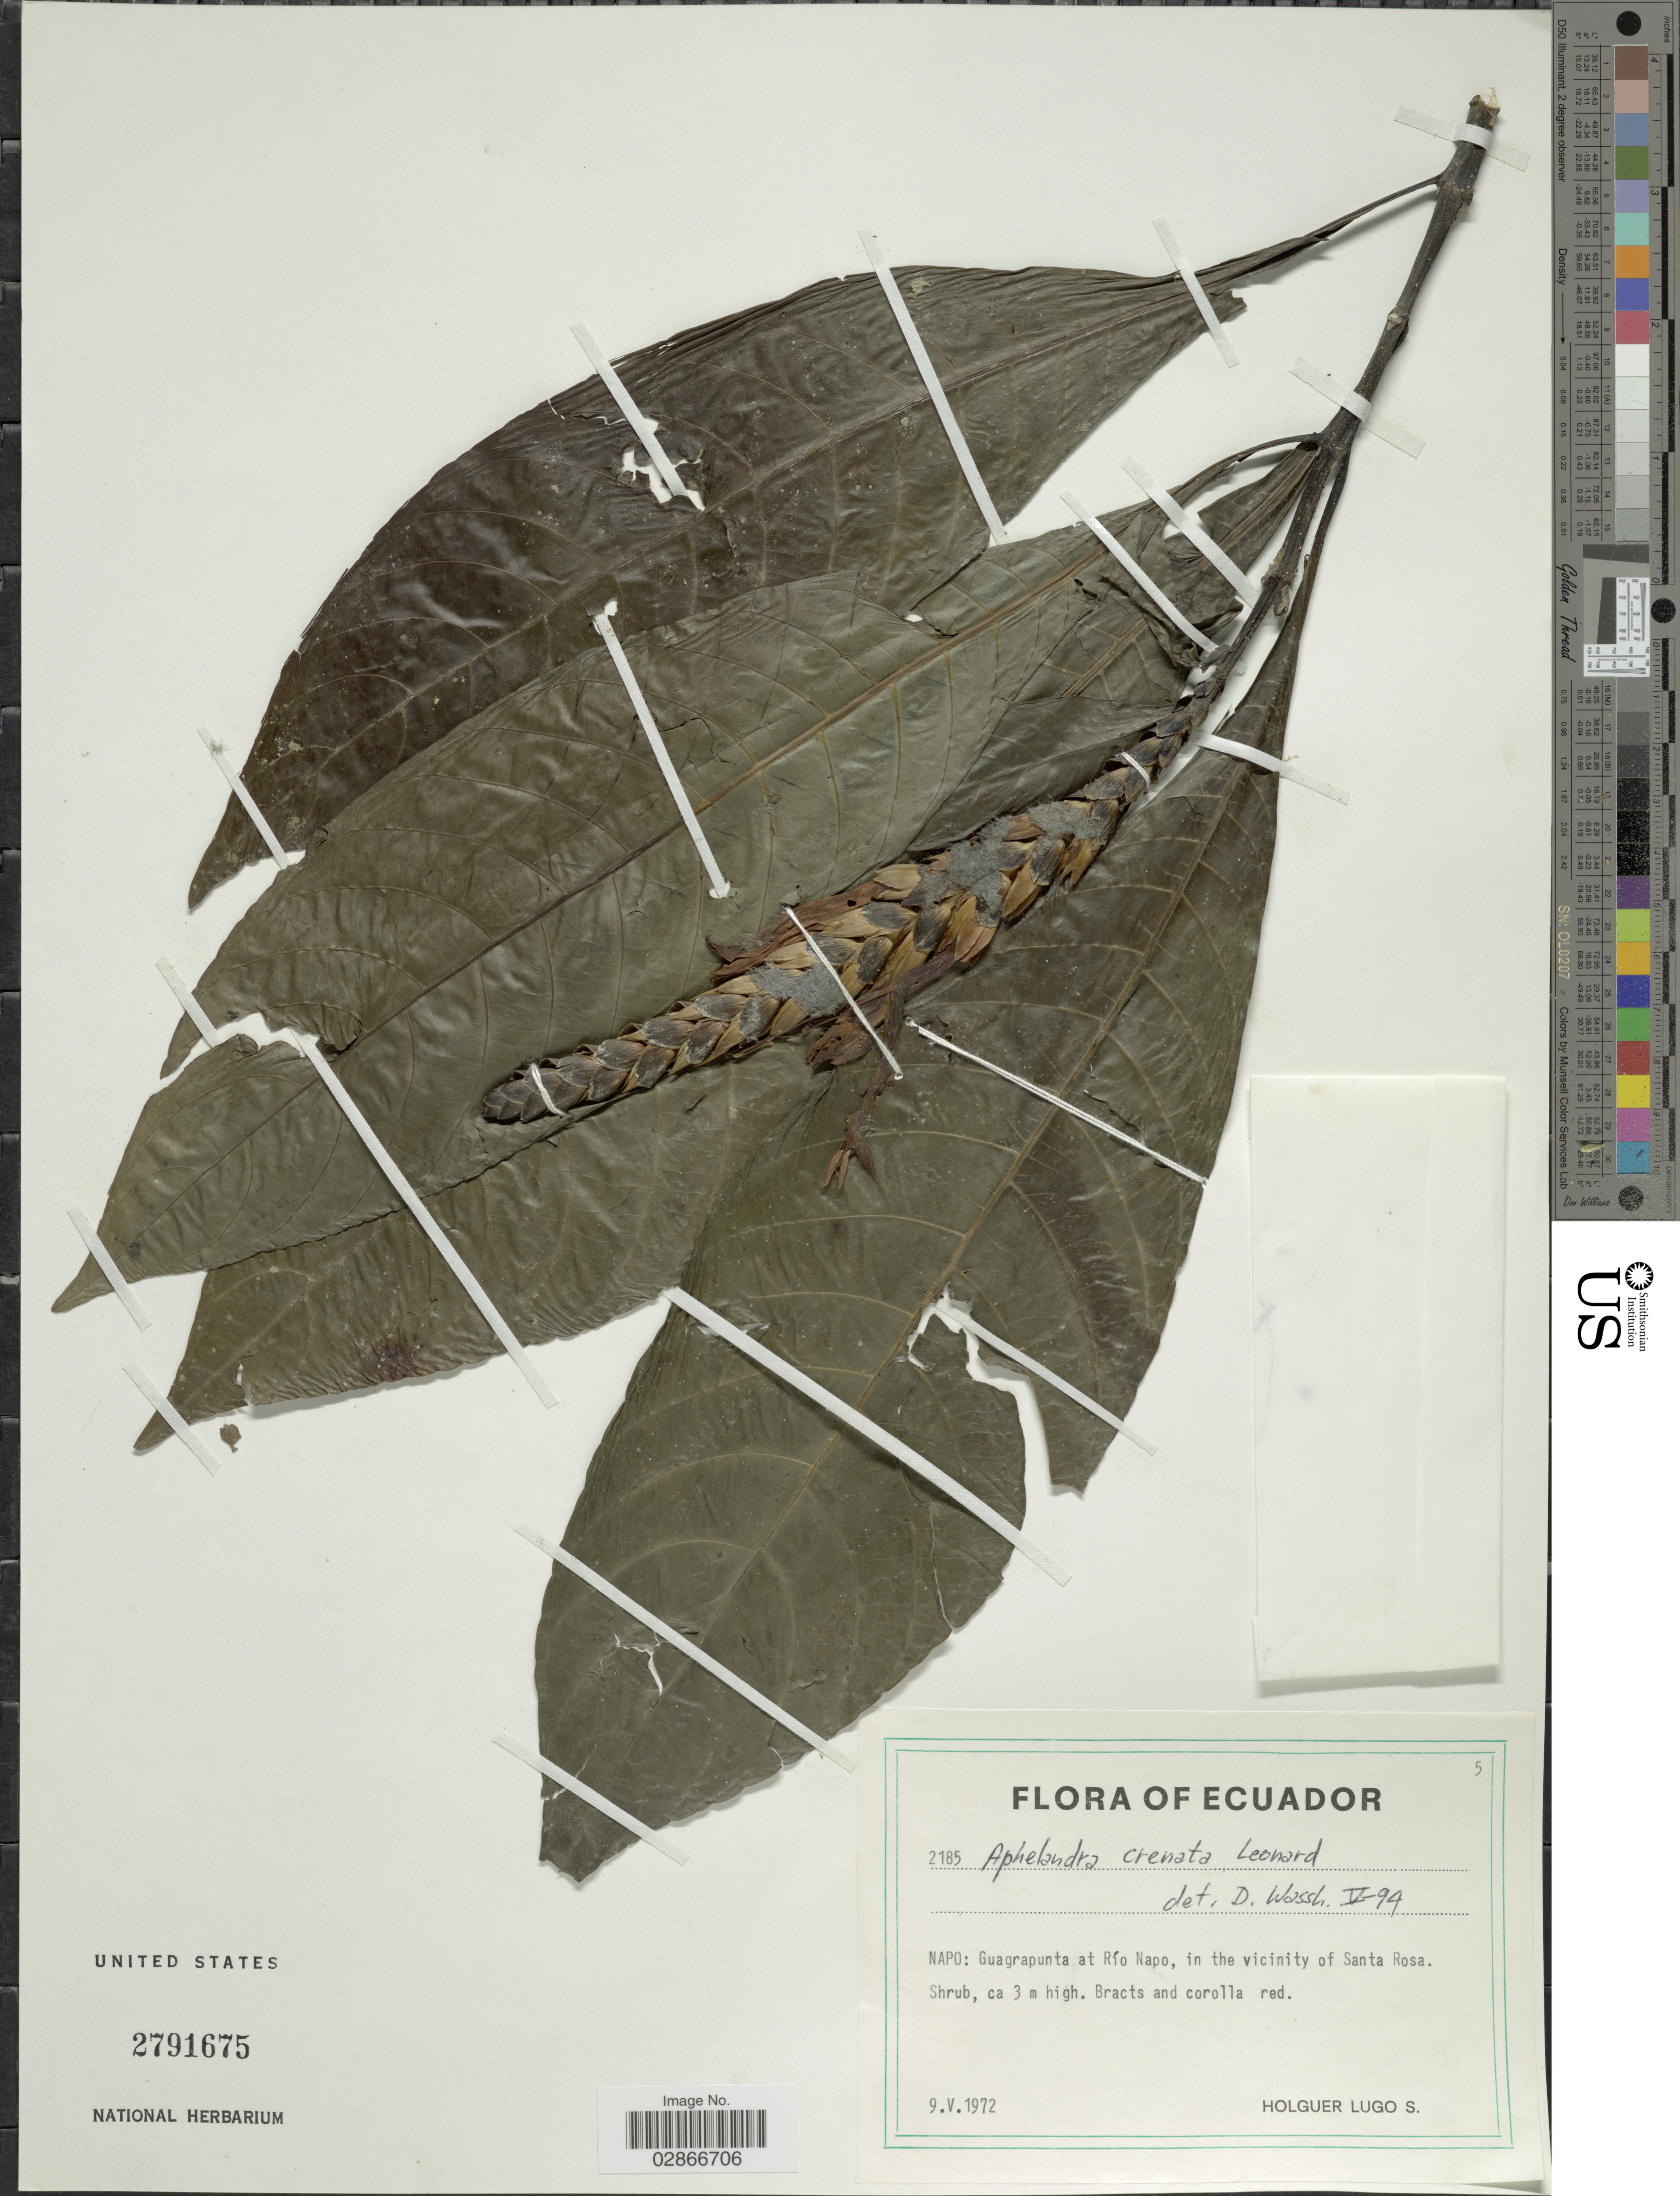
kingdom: Plantae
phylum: Tracheophyta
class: Magnoliopsida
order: Lamiales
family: Acanthaceae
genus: Aphelandra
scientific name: Aphelandra crenata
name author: Leonard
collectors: H. Lugo S.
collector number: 2185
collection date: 1972-05-09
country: Ecuador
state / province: Napo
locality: Guagrapunta at Río Napo, in the vicinity of Santa Rosa.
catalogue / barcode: US 2791675